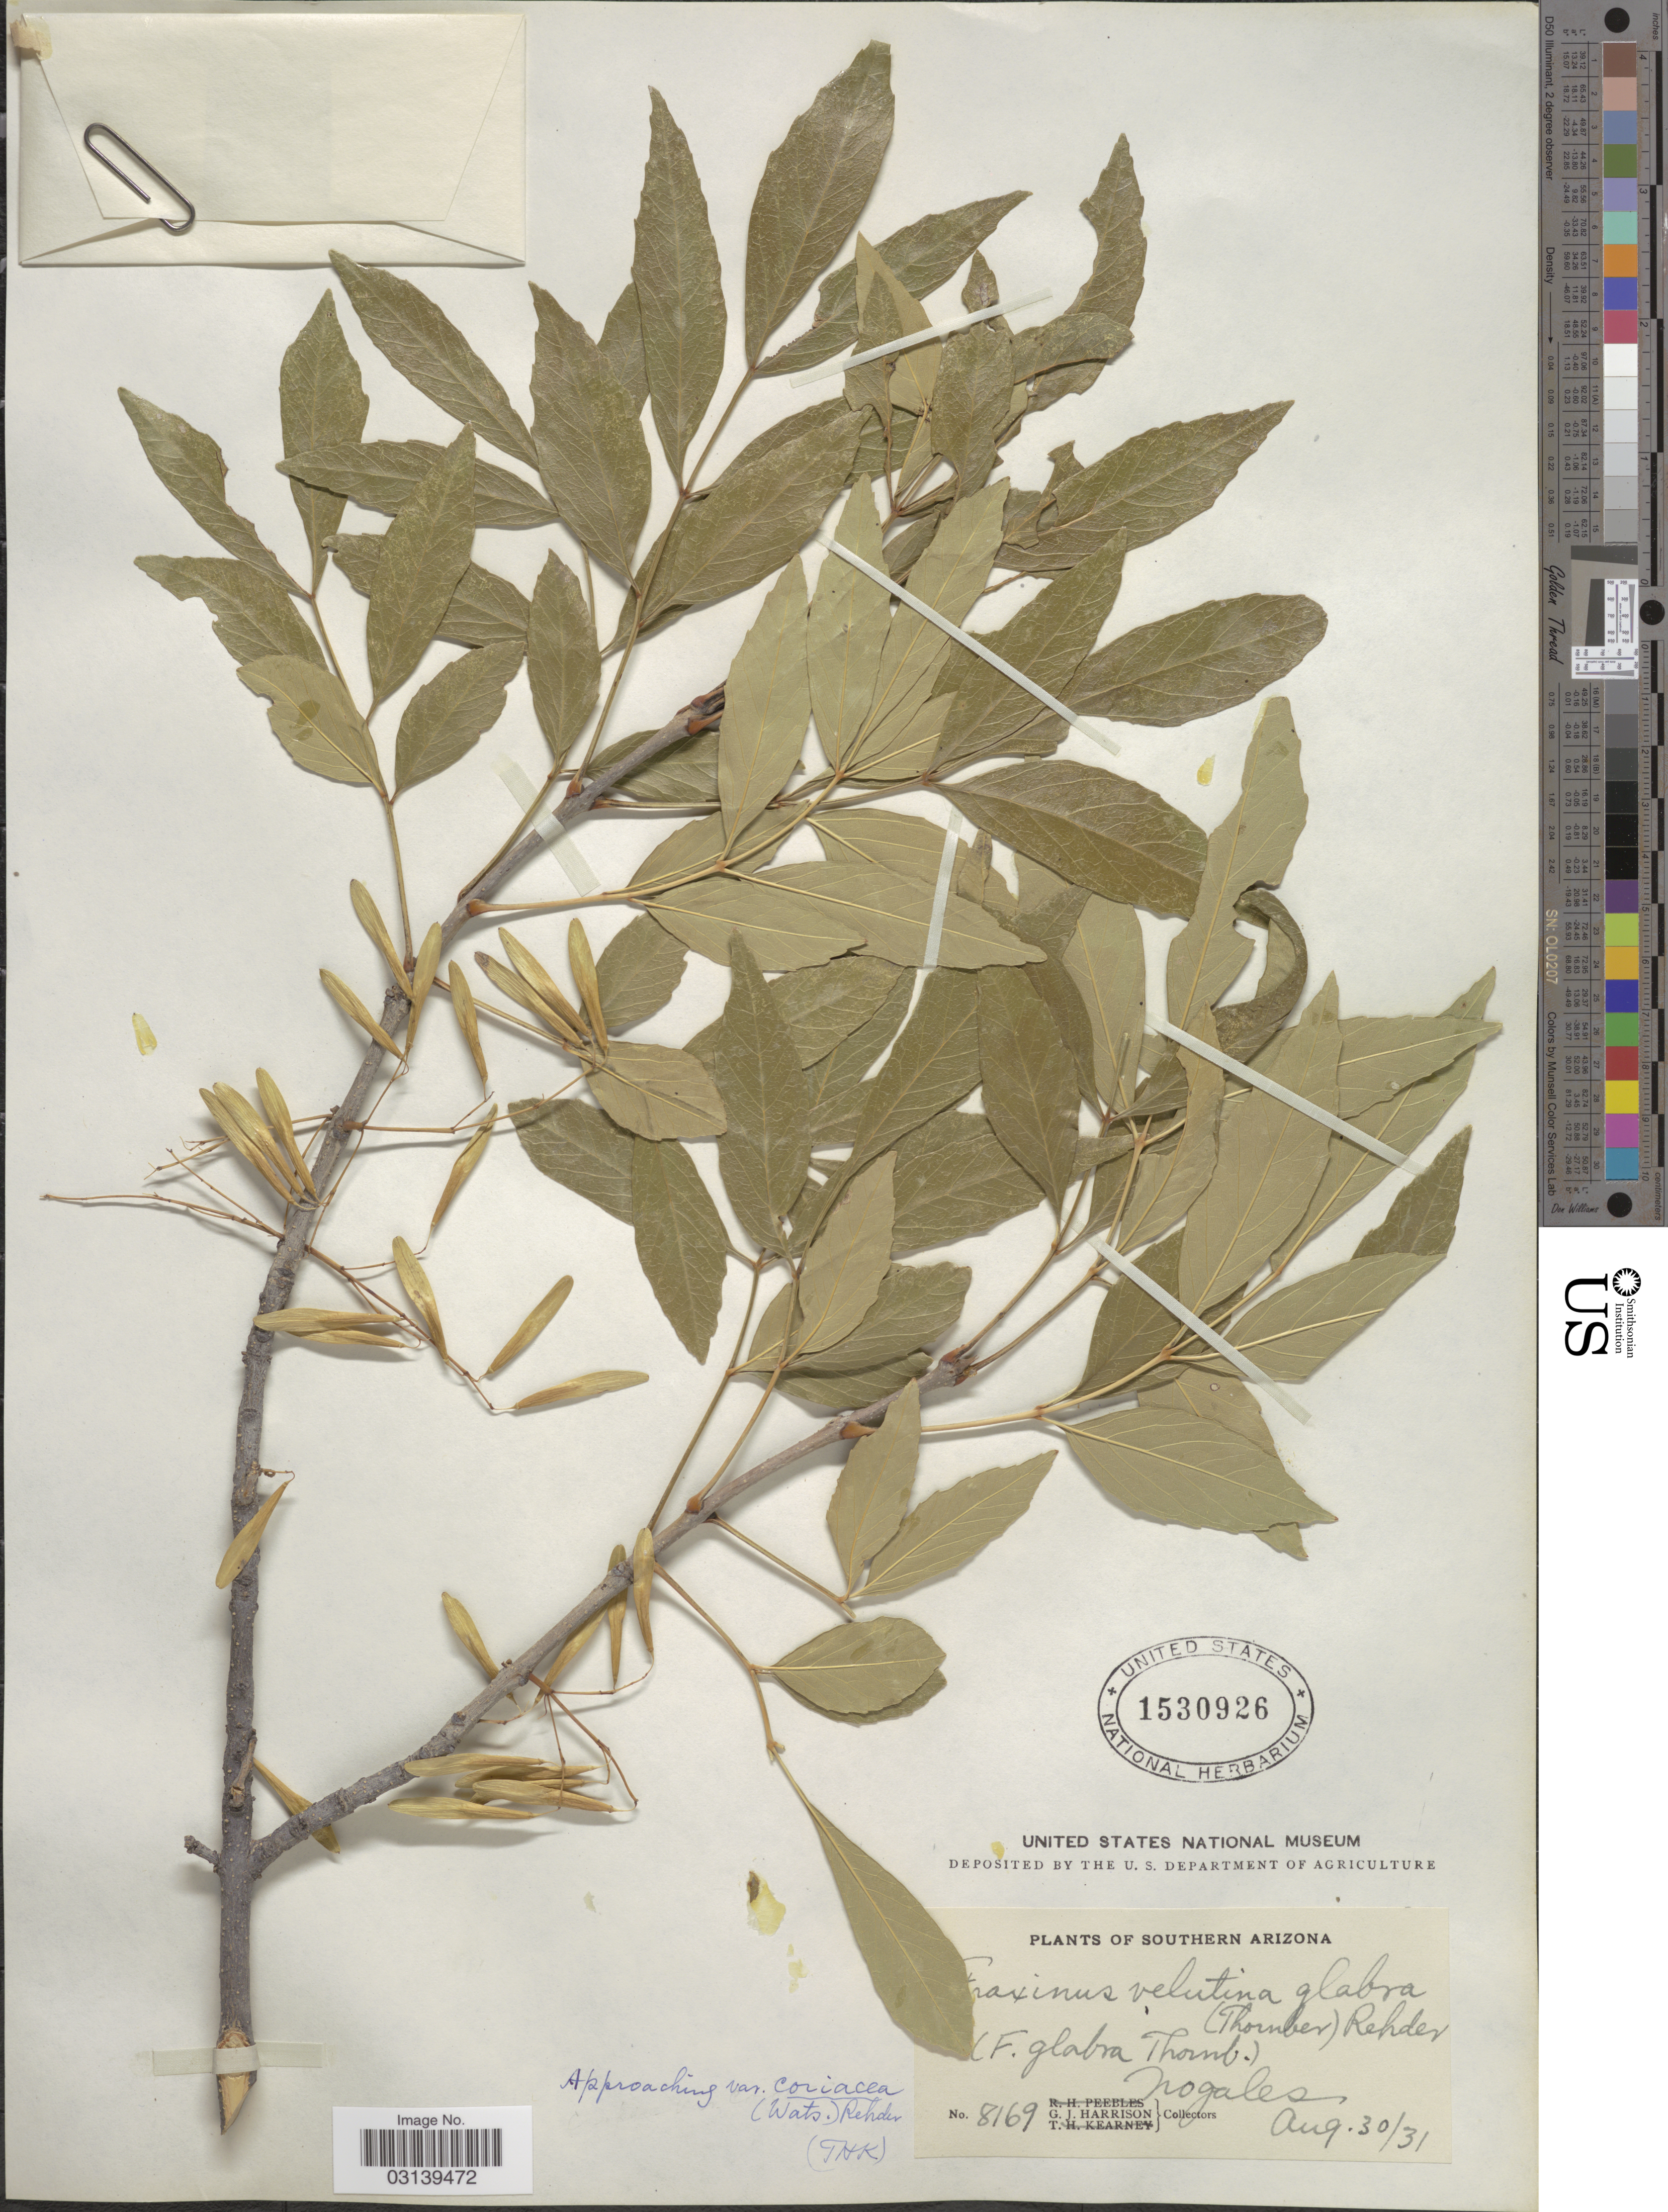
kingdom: Plantae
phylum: Tracheophyta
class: Magnoliopsida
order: Lamiales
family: Oleaceae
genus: Fraxinus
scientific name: Fraxinus velutina var. glabra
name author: Rehder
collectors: G. J. Harrison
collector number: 8169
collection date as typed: Transcribed d/m/y: 30/8/31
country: United States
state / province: Arizona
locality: Southern Arizona, Nogales.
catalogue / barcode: US 1530926